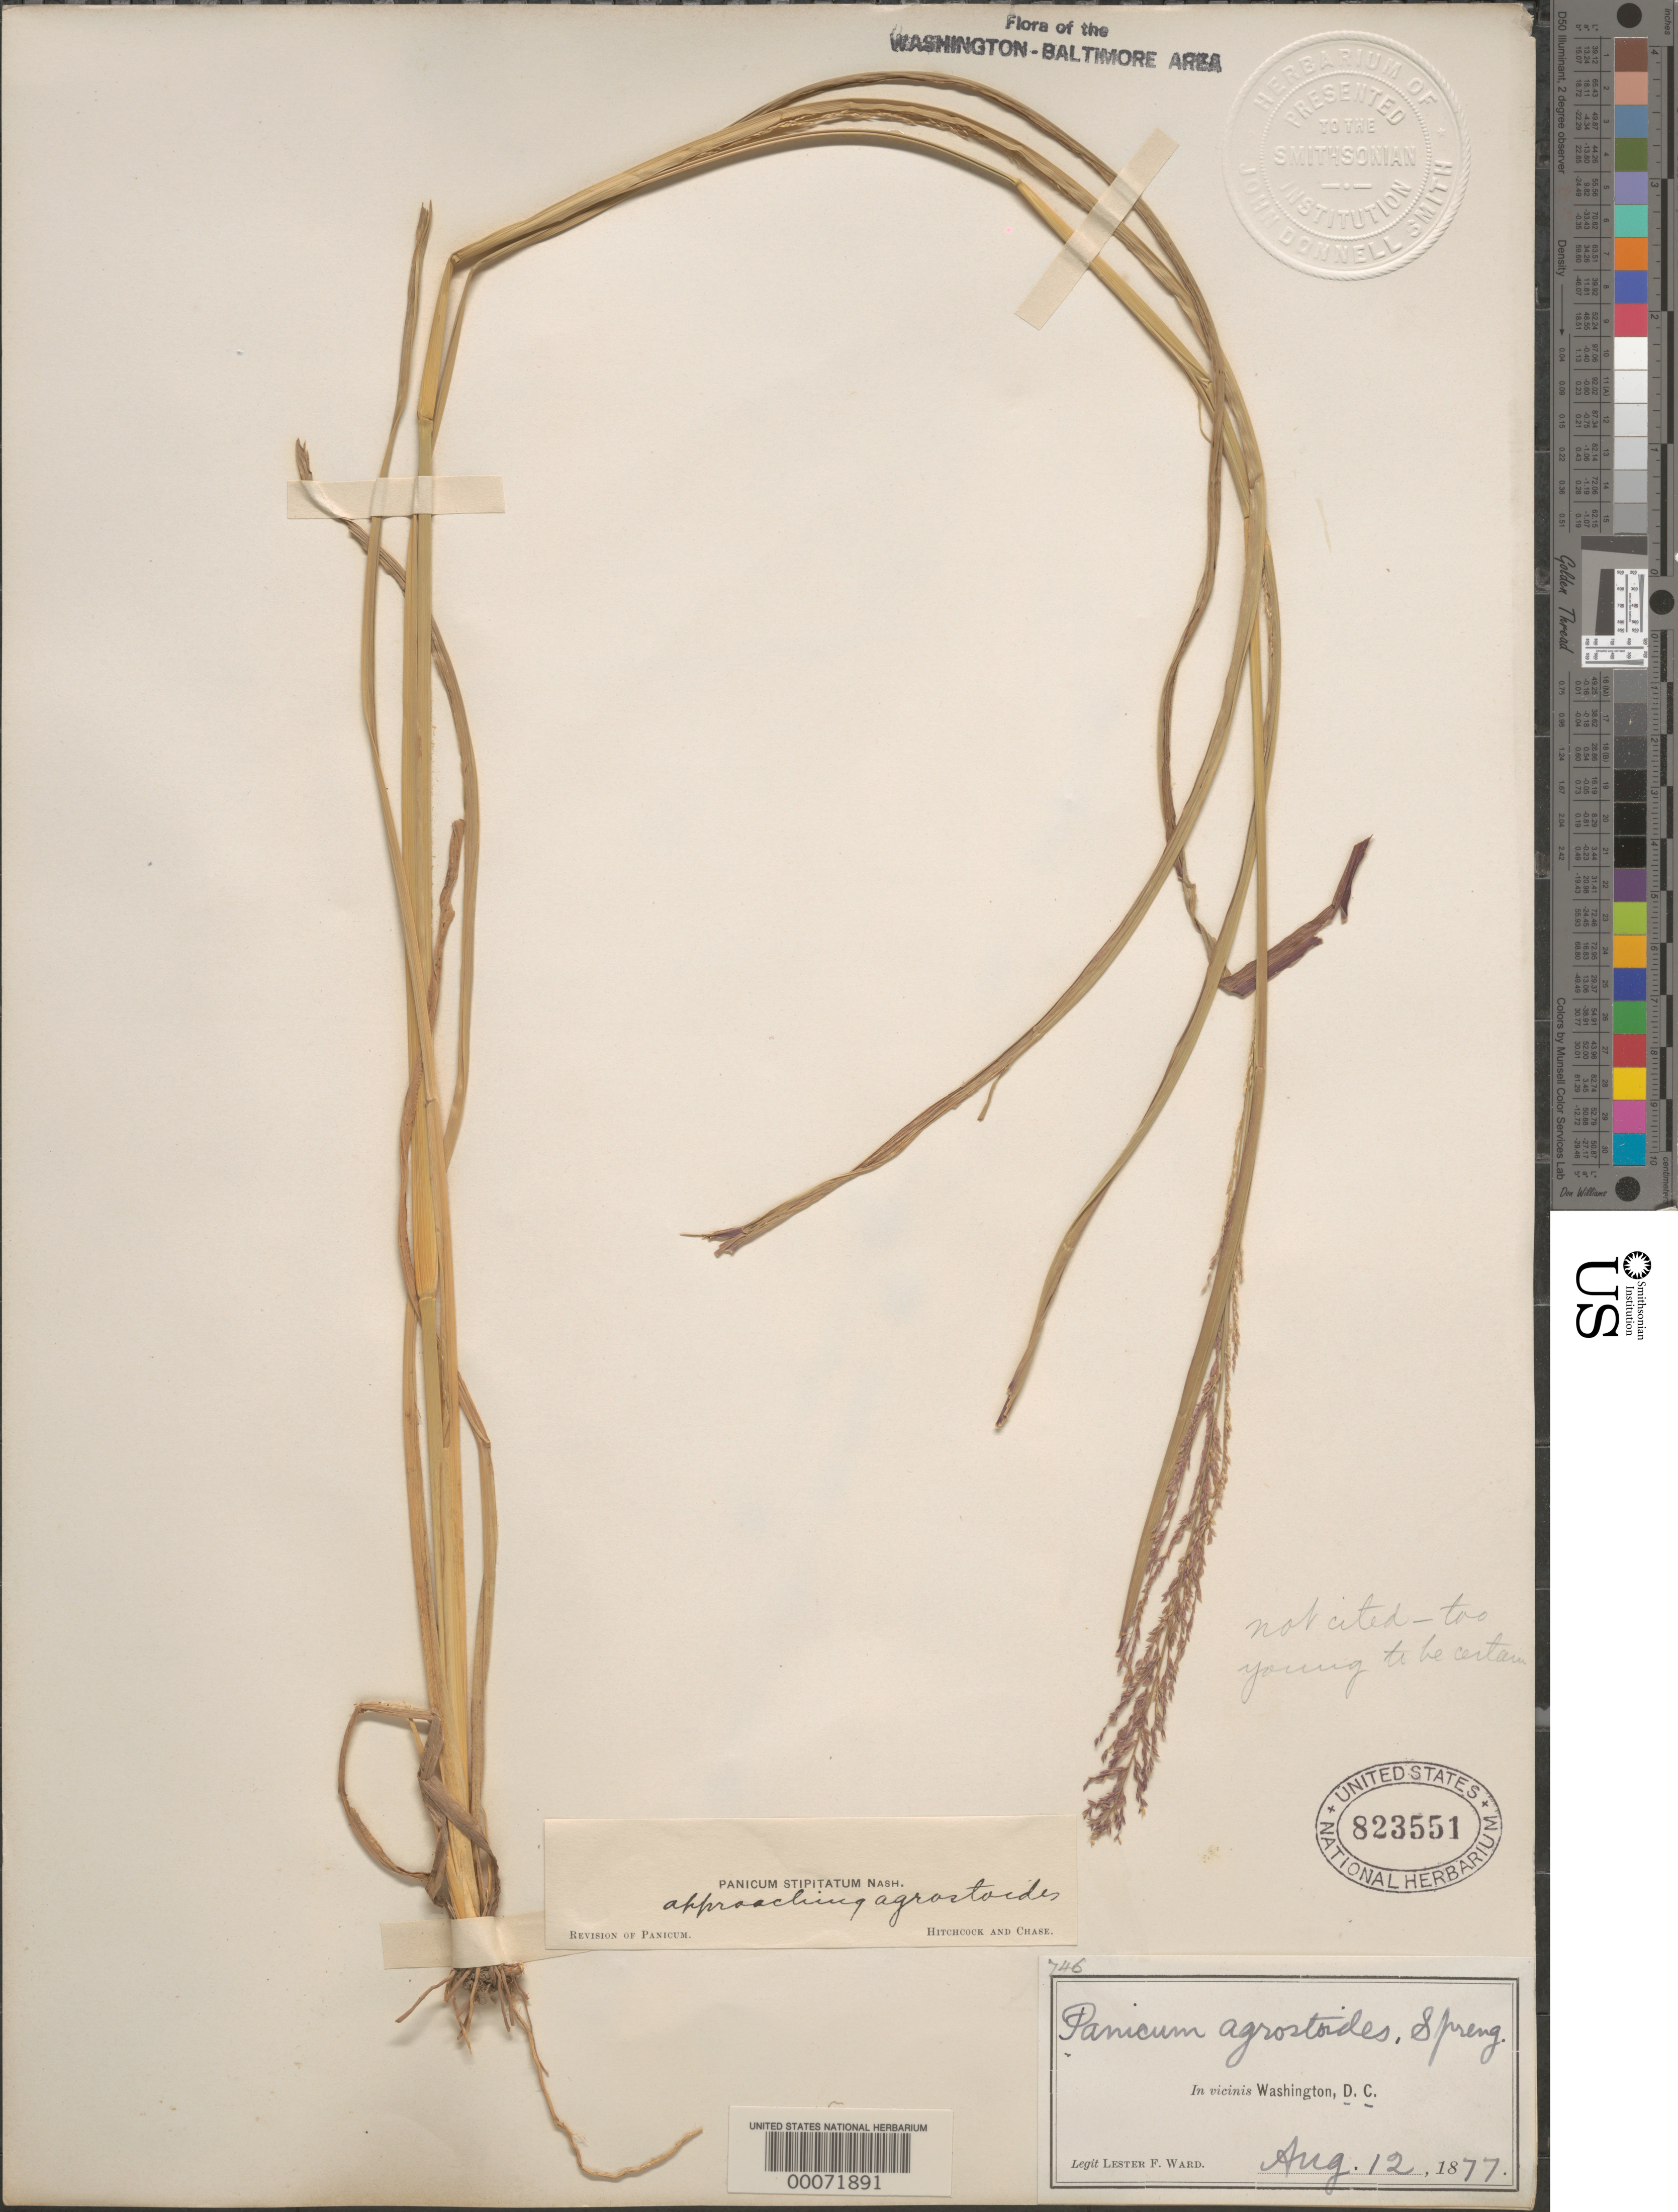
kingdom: Plantae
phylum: Tracheophyta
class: Liliopsida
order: Poales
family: Poaceae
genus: Coleataenia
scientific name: Coleataenia rigidula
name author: (Bosc ex Nees) LeBlond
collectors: L. F. Ward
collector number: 746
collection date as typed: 12 Aug 1877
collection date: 1877-08-12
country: United States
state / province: District of Columbia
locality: Washington, DC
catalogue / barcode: US 823551